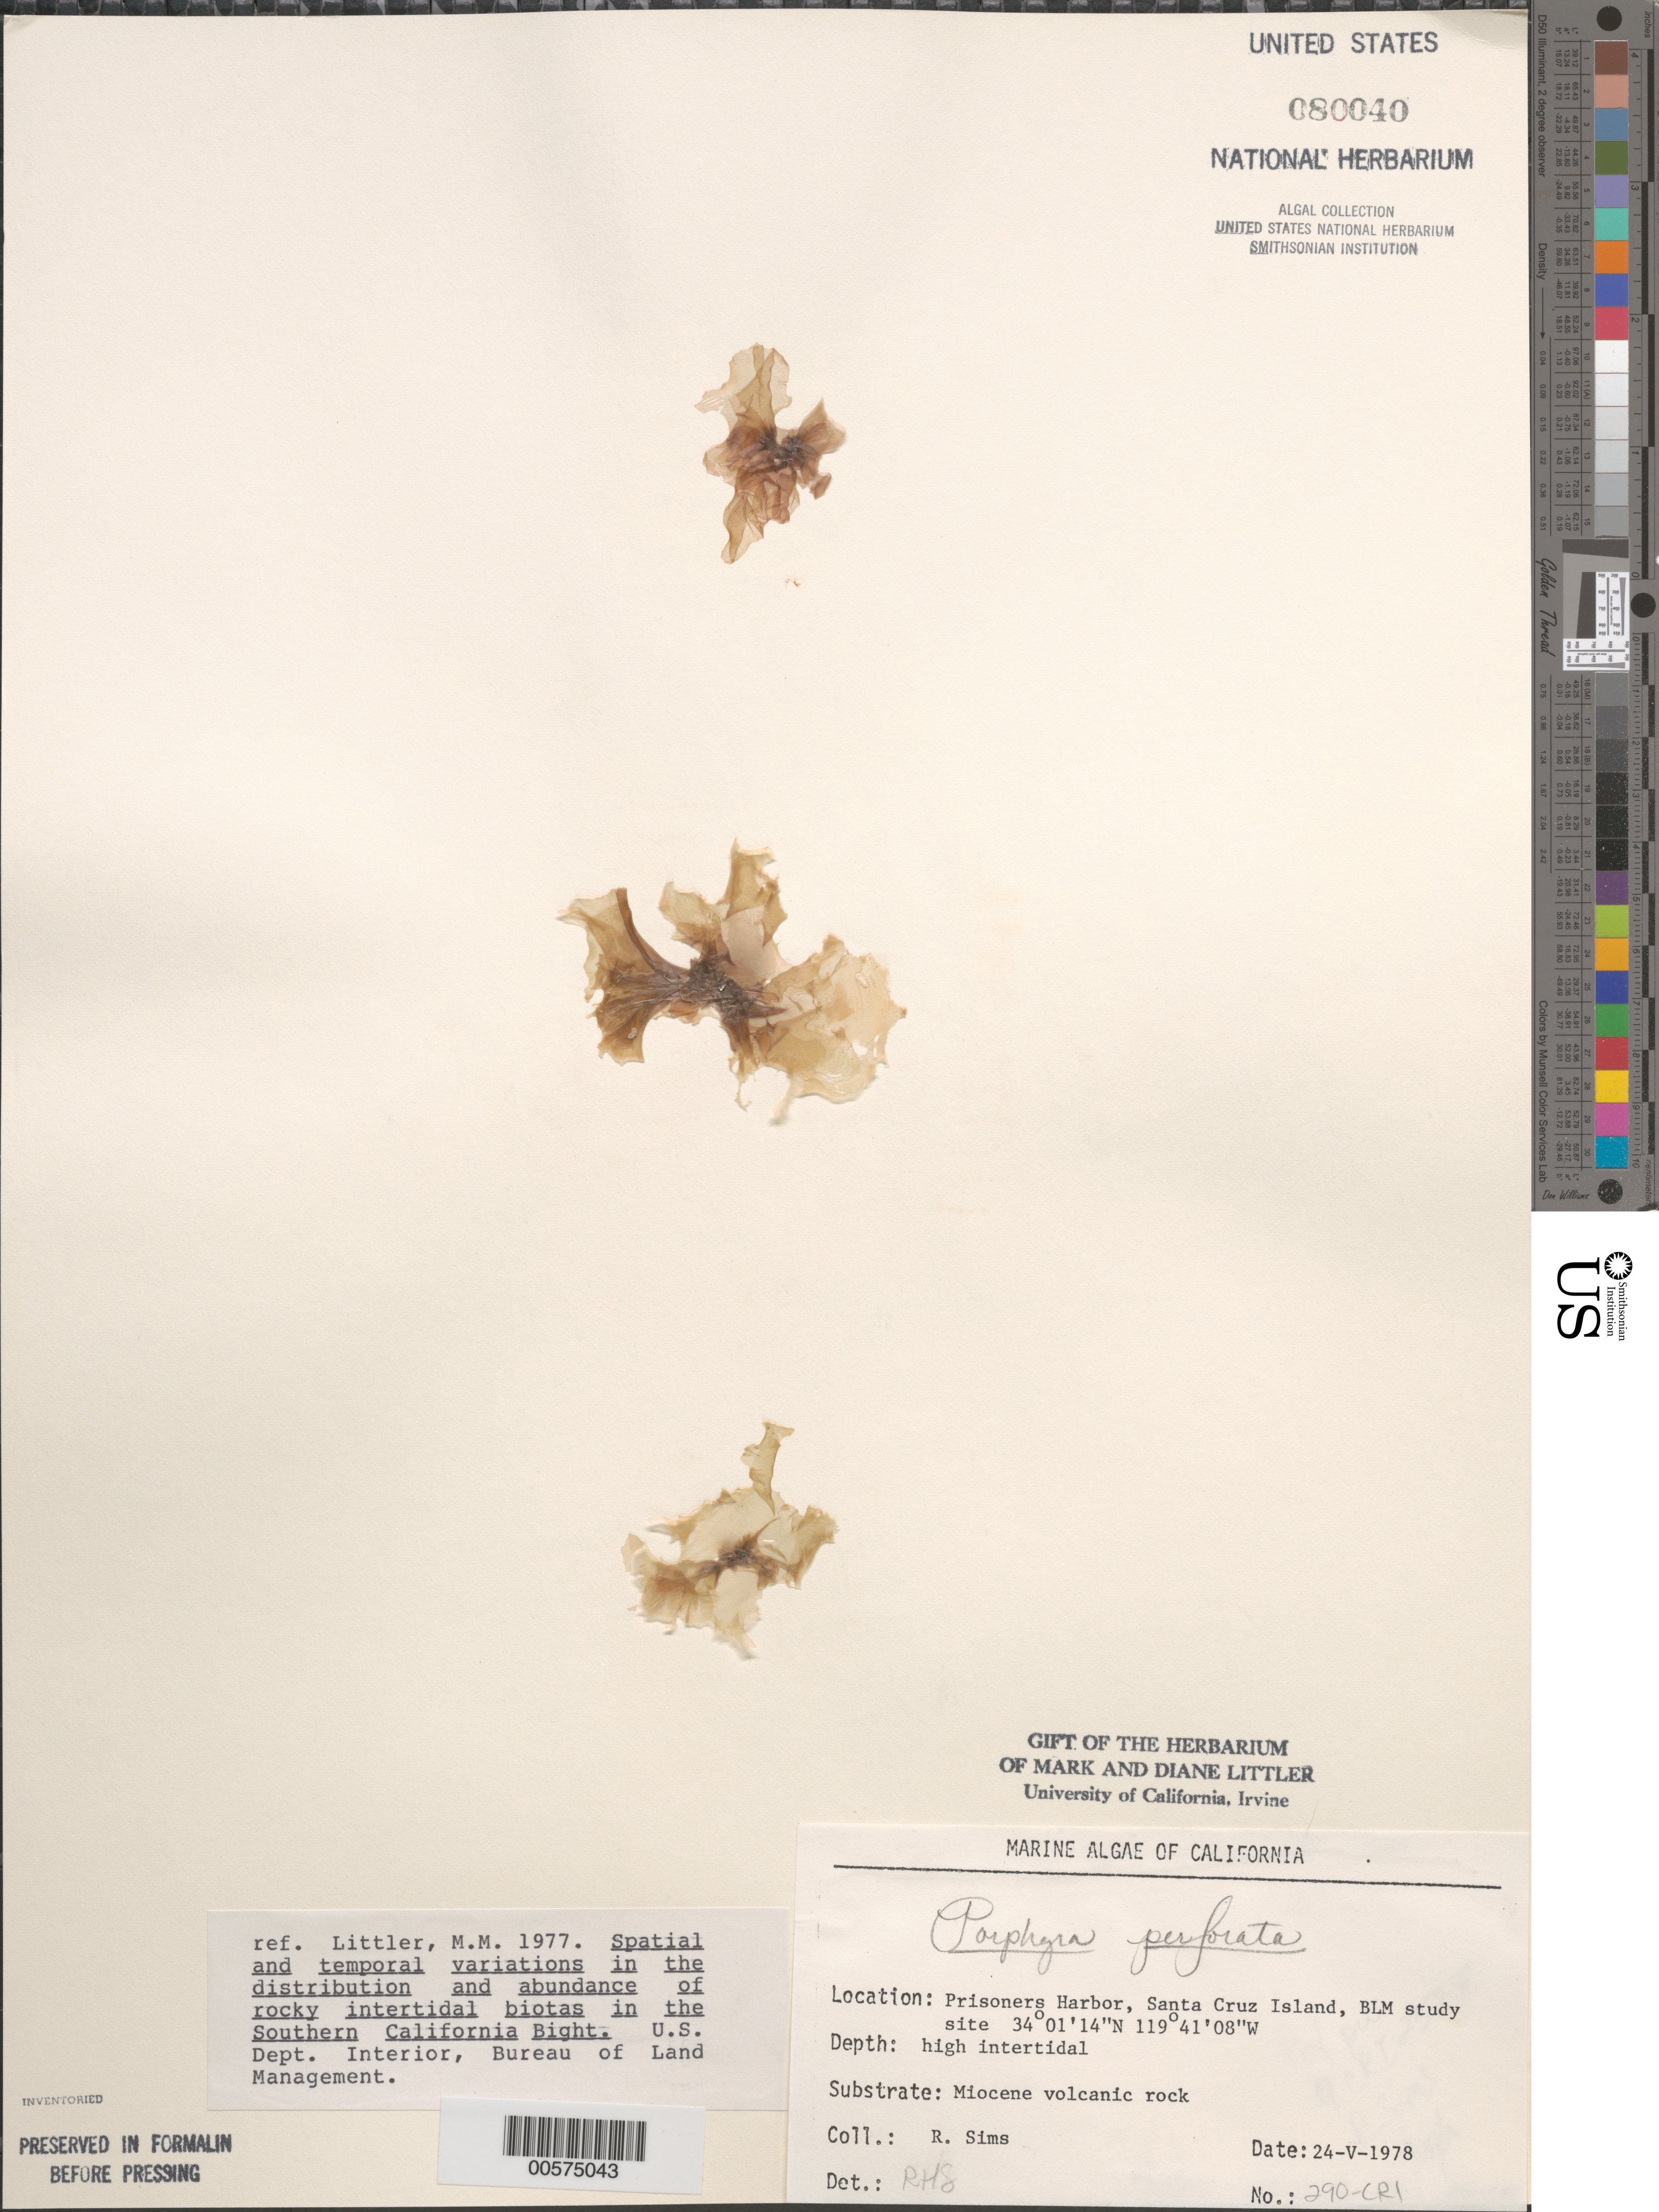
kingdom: Plantae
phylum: Rhodophyta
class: Bangiophyceae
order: Bangiales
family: Bangiaceae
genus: Pyropia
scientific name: Pyropia perforata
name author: (J. Agardh) S.C. Lindstrom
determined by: Algae name updating Project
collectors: R. H. Sims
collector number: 290-cri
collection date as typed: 24 May 1978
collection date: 1978-05-24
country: United States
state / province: California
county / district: Santa Barbara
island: Santa Cruz Island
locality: Prisoners Harbor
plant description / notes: BLM-SOCALBIGHT Rocky Intertidal Survey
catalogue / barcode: US 80040